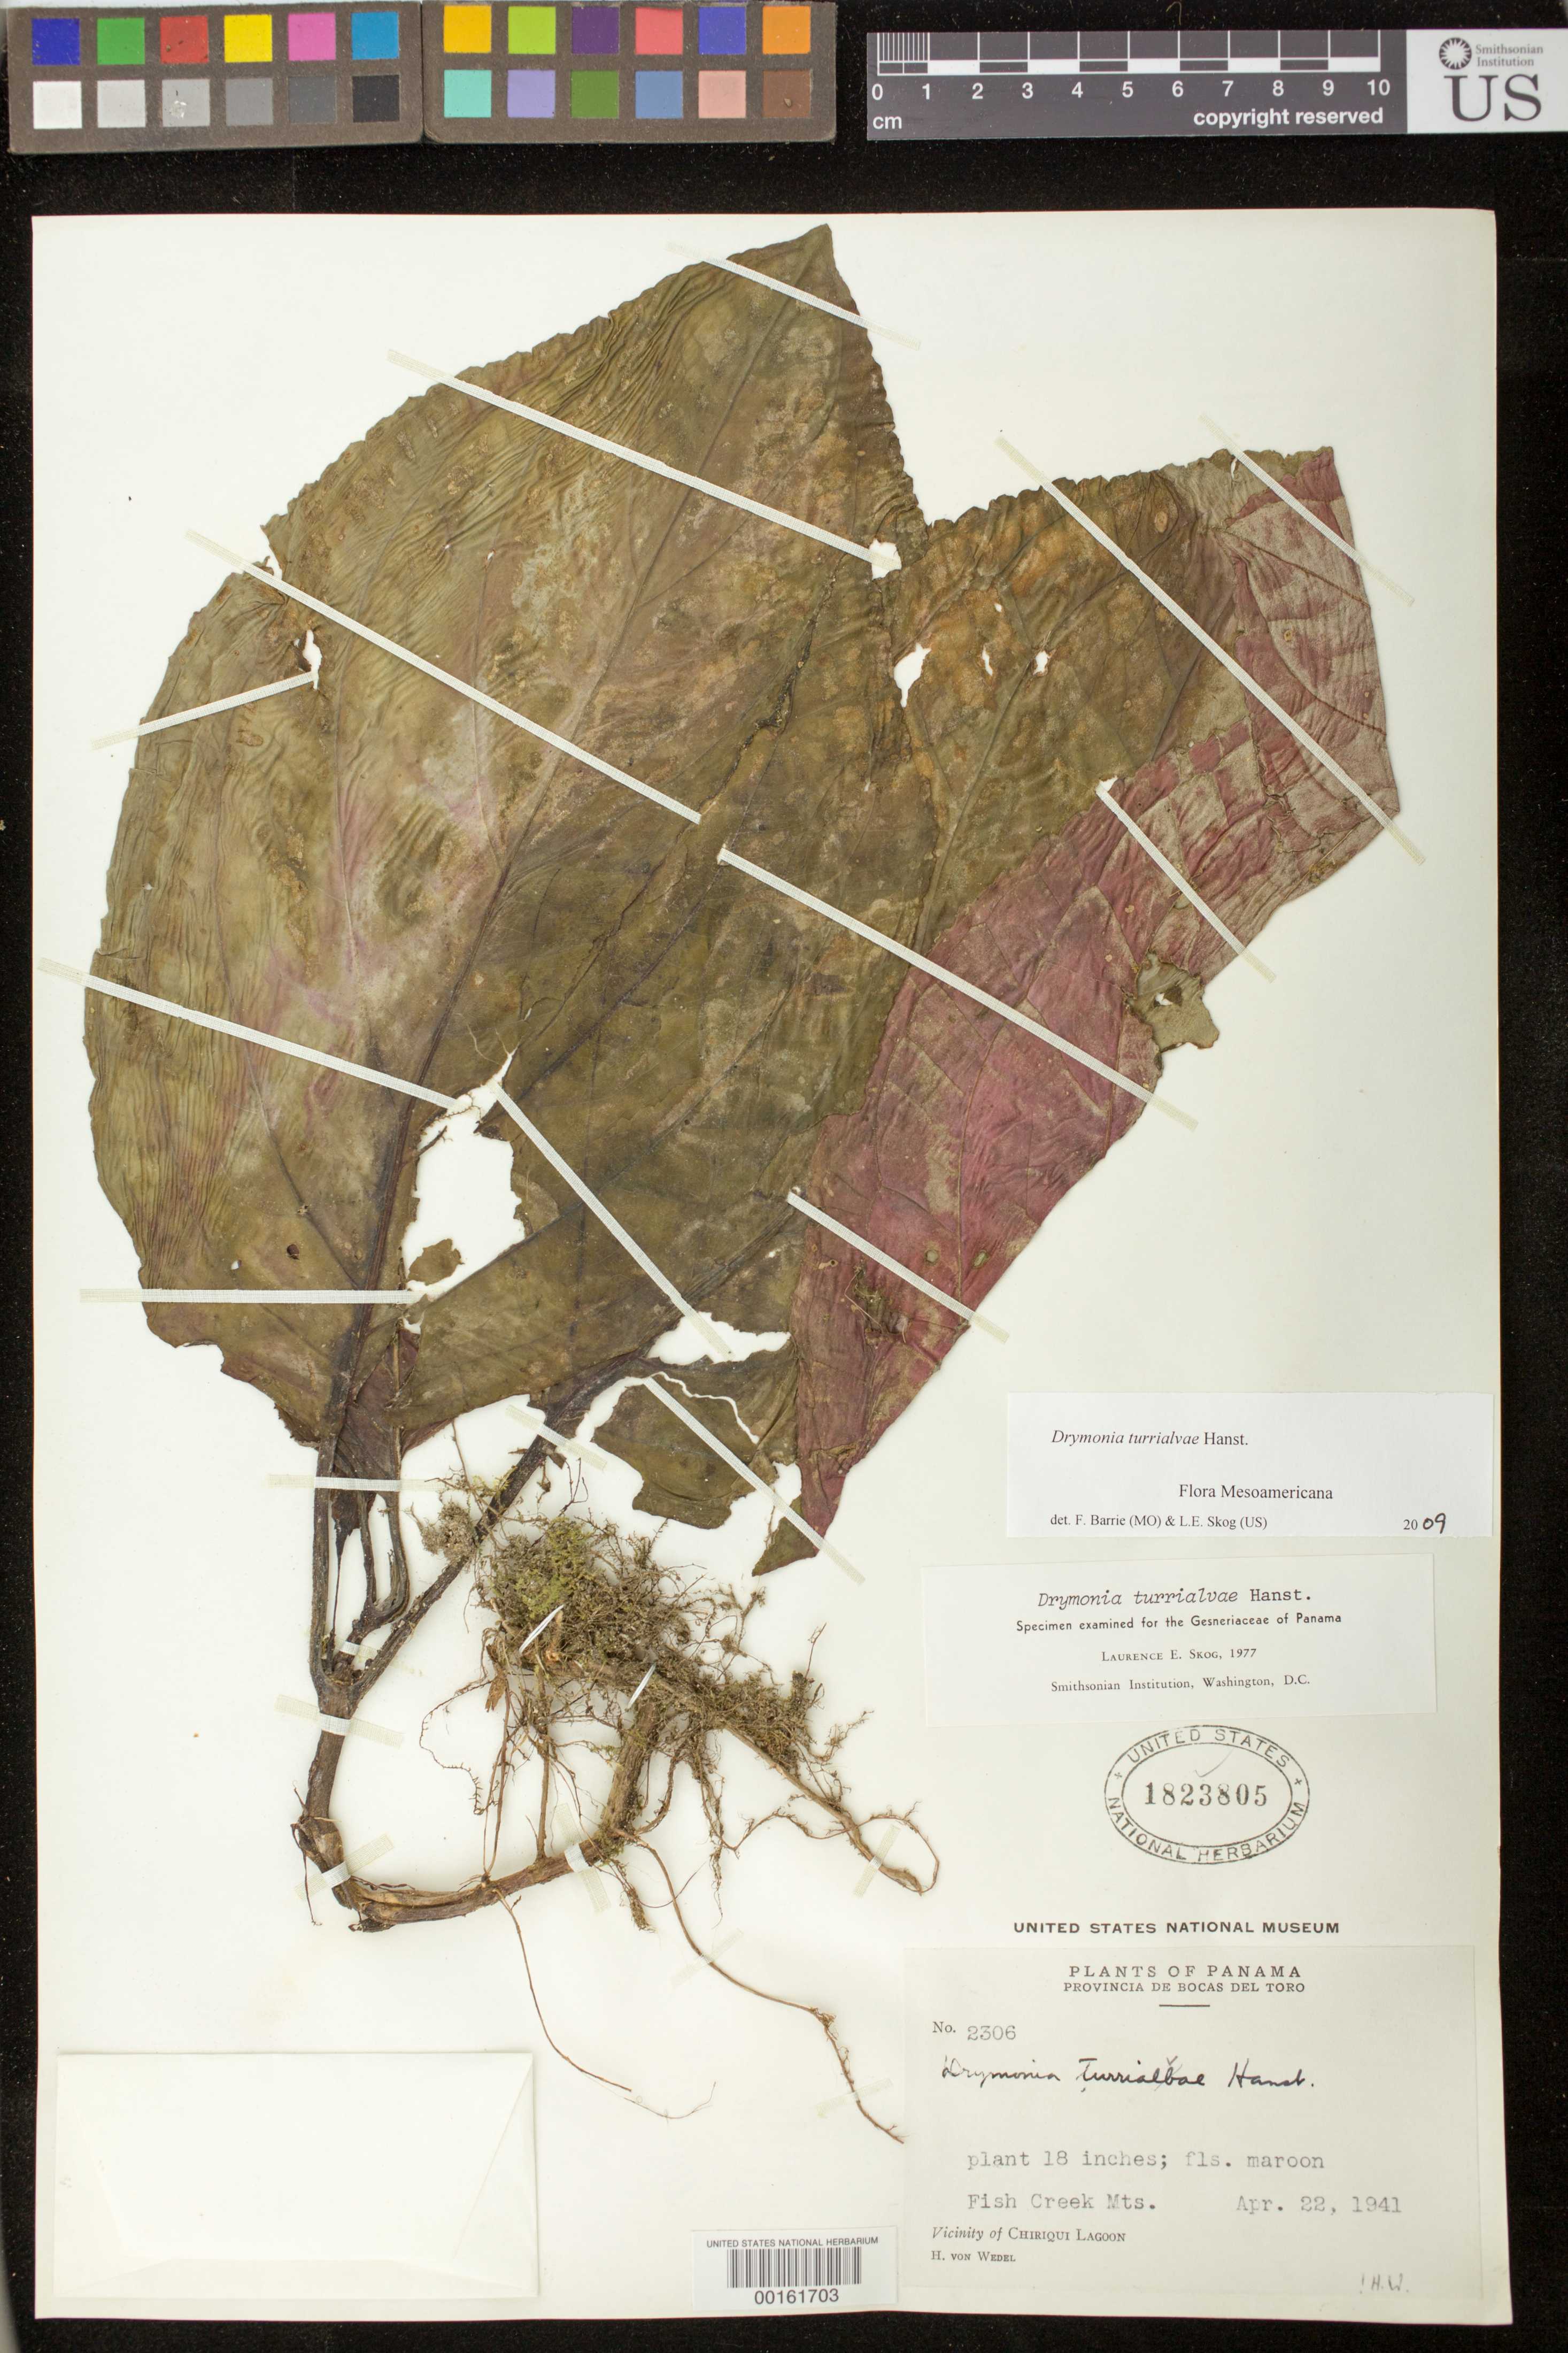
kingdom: Plantae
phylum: Tracheophyta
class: Magnoliopsida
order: Lamiales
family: Gesneriaceae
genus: Drymonia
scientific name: Drymonia turrialvae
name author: Hanst.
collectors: H. von Wedel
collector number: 2306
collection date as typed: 22 Apr 1941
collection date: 1941-04-22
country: Panama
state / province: Bocas del Toro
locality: Fish Creek Mts, vicinity of Chiriqui Lagoon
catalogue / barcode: US 1823805